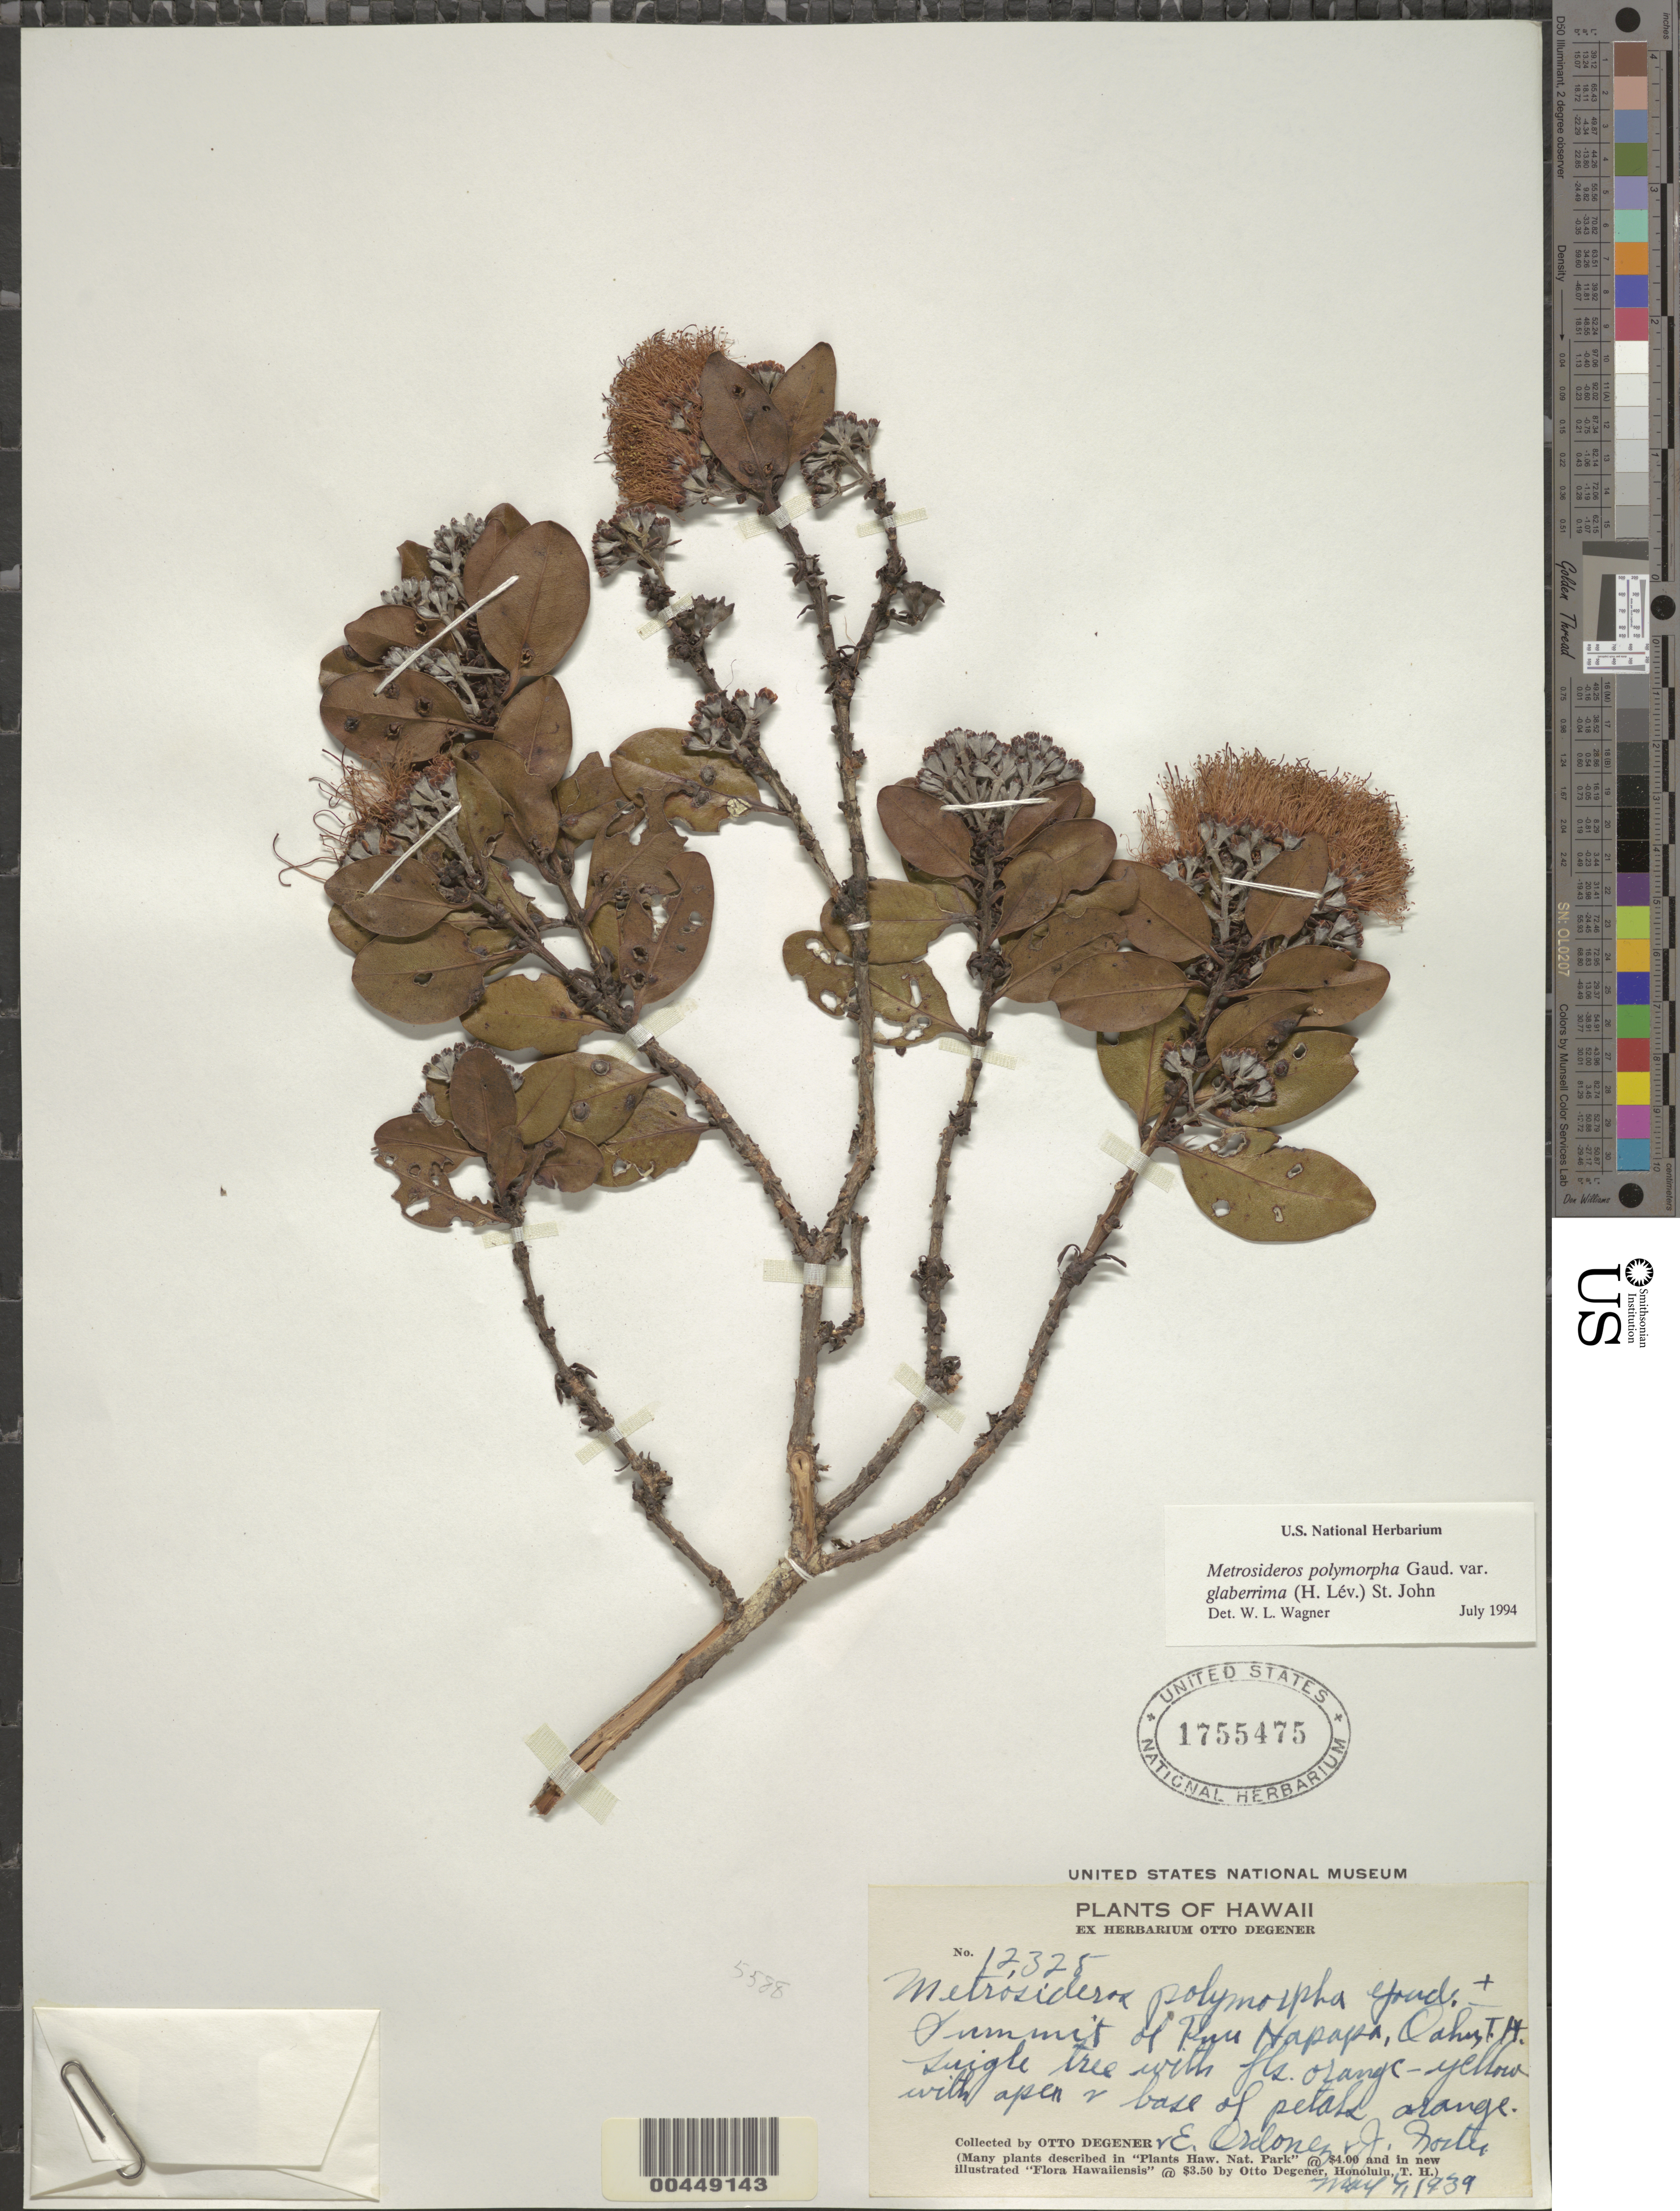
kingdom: Plantae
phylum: Tracheophyta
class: Magnoliopsida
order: Myrtales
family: Myrtaceae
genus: Metrosideros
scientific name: Metrosideros polymorpha var. glaberrima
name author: (H. Lév.) H. St. John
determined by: Wagner, W. L., (BOT), Smithsonian Institution - National Museum of Natural History (UNITED STATES)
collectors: O. Degener, E. Ordonez & J. Foster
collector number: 12325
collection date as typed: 7 May 1939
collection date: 1939-05-07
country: United States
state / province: Hawaii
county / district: Honolulu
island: Oahu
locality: Summit of Puu Hapapa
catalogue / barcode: US 1755475